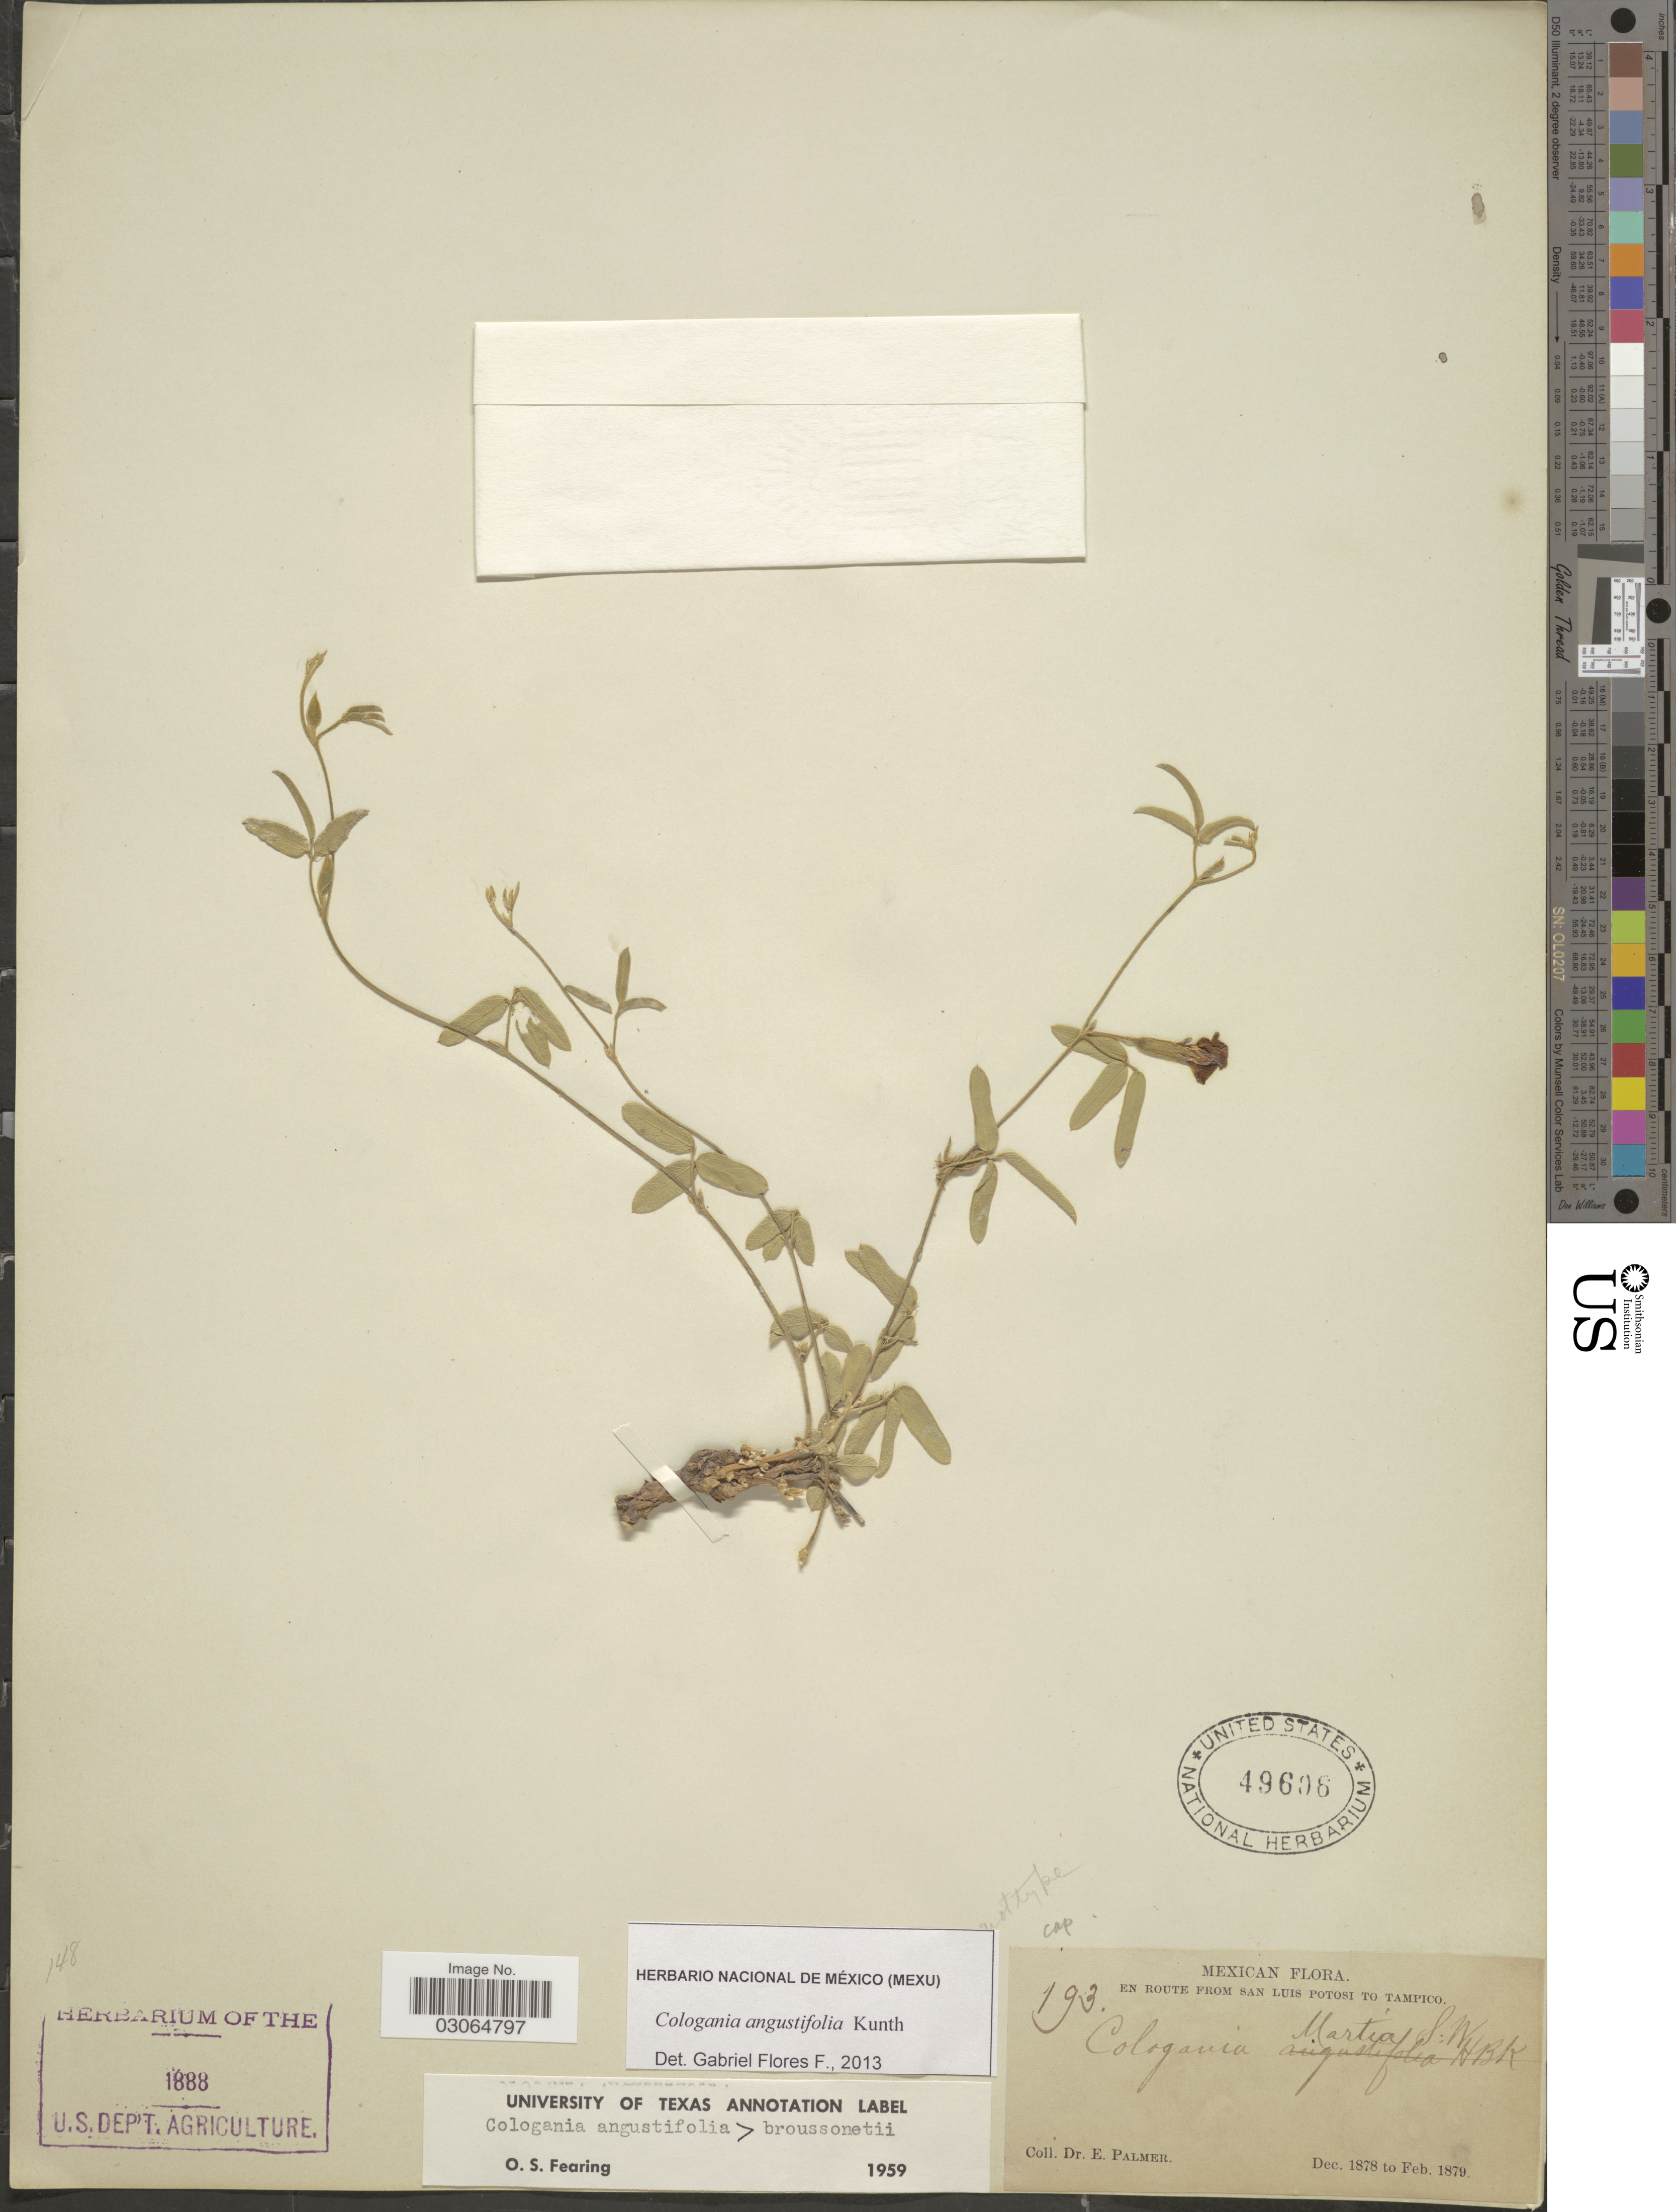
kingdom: Plantae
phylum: Tracheophyta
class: Magnoliopsida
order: Fabales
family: Fabaceae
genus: Cologania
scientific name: Cologania angustifolia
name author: Kunth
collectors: E. Palmer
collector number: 193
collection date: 1878-12/1879-02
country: Mexico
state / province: San Luis Potosí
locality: En route from San Luis Potosi to Tampico.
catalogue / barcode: US 49606